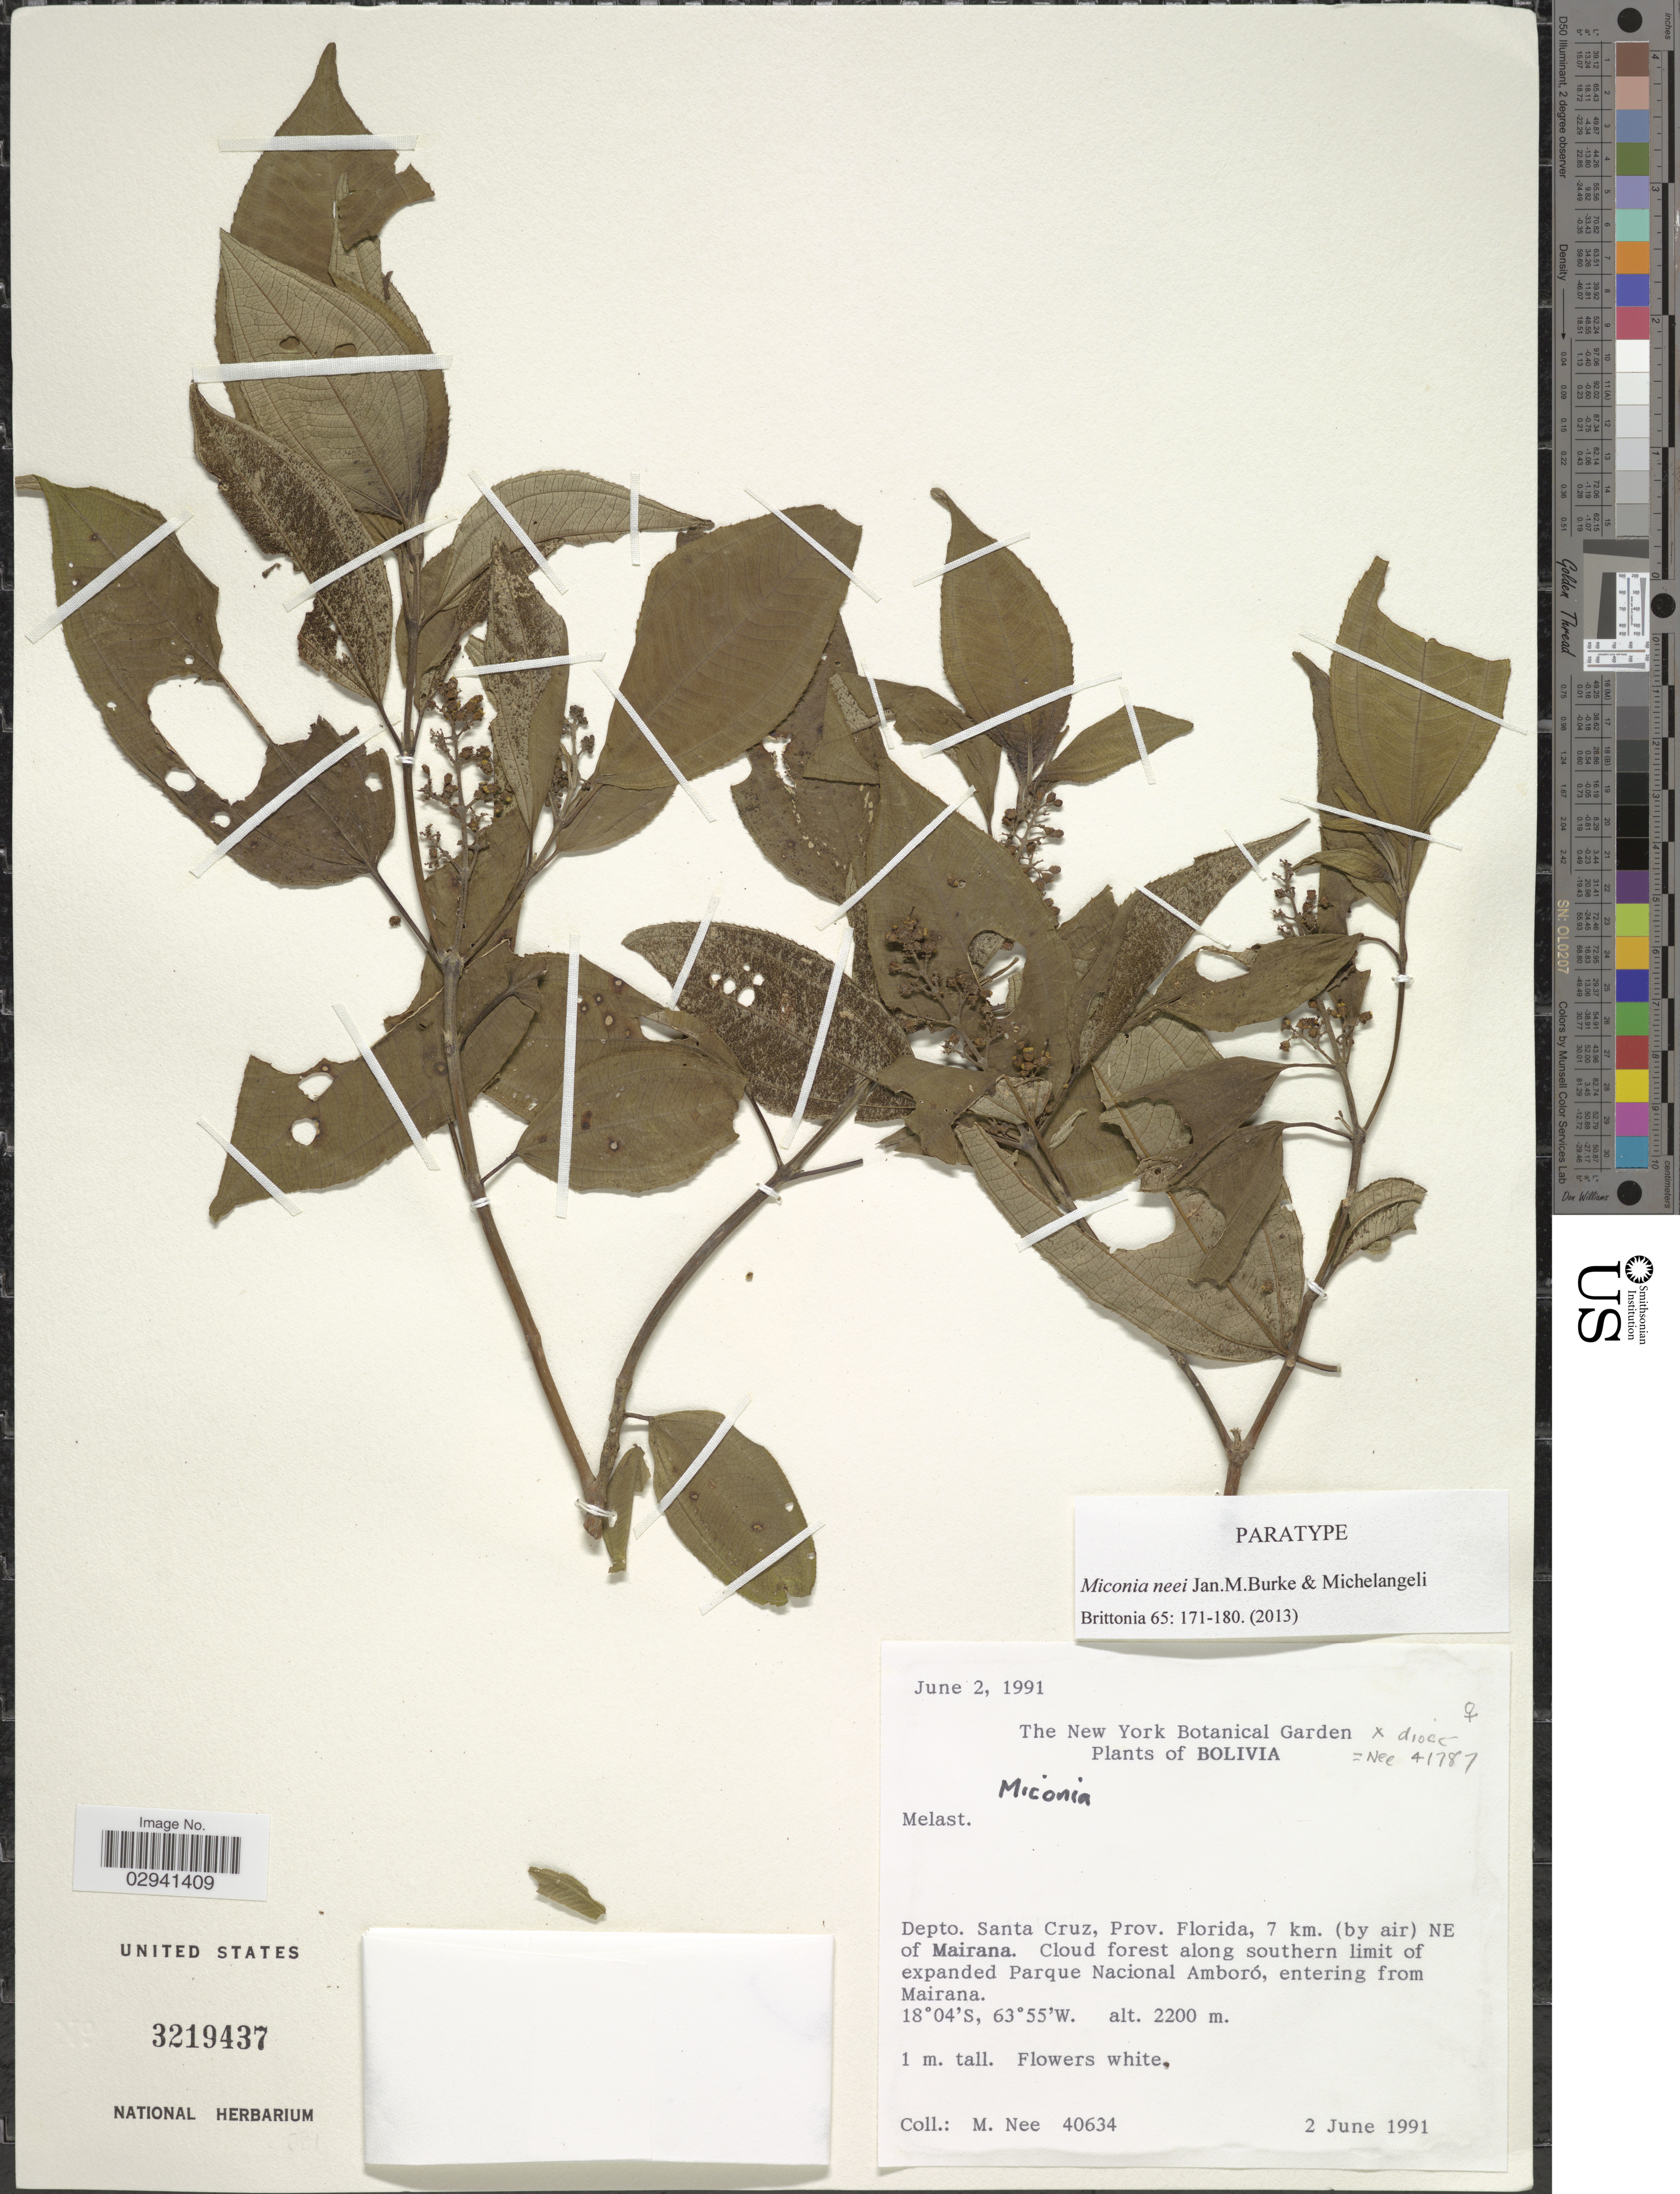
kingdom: Plantae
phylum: Tracheophyta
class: Magnoliopsida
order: Myrtales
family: Melastomataceae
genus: Miconia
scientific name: Miconia neei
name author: Jan.M. Burke & Michelang.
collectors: M. Nee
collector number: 40634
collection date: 1991-06-02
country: Bolivia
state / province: Santa Cruz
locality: Depto. Santa Cruz, Prov. Florida, 7 km. (by air) NE of Mairana, Cloud forest along southern limit of expanded Parque Nacional Amboró, entering from Mairana.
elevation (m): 2200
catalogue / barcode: US 3219437